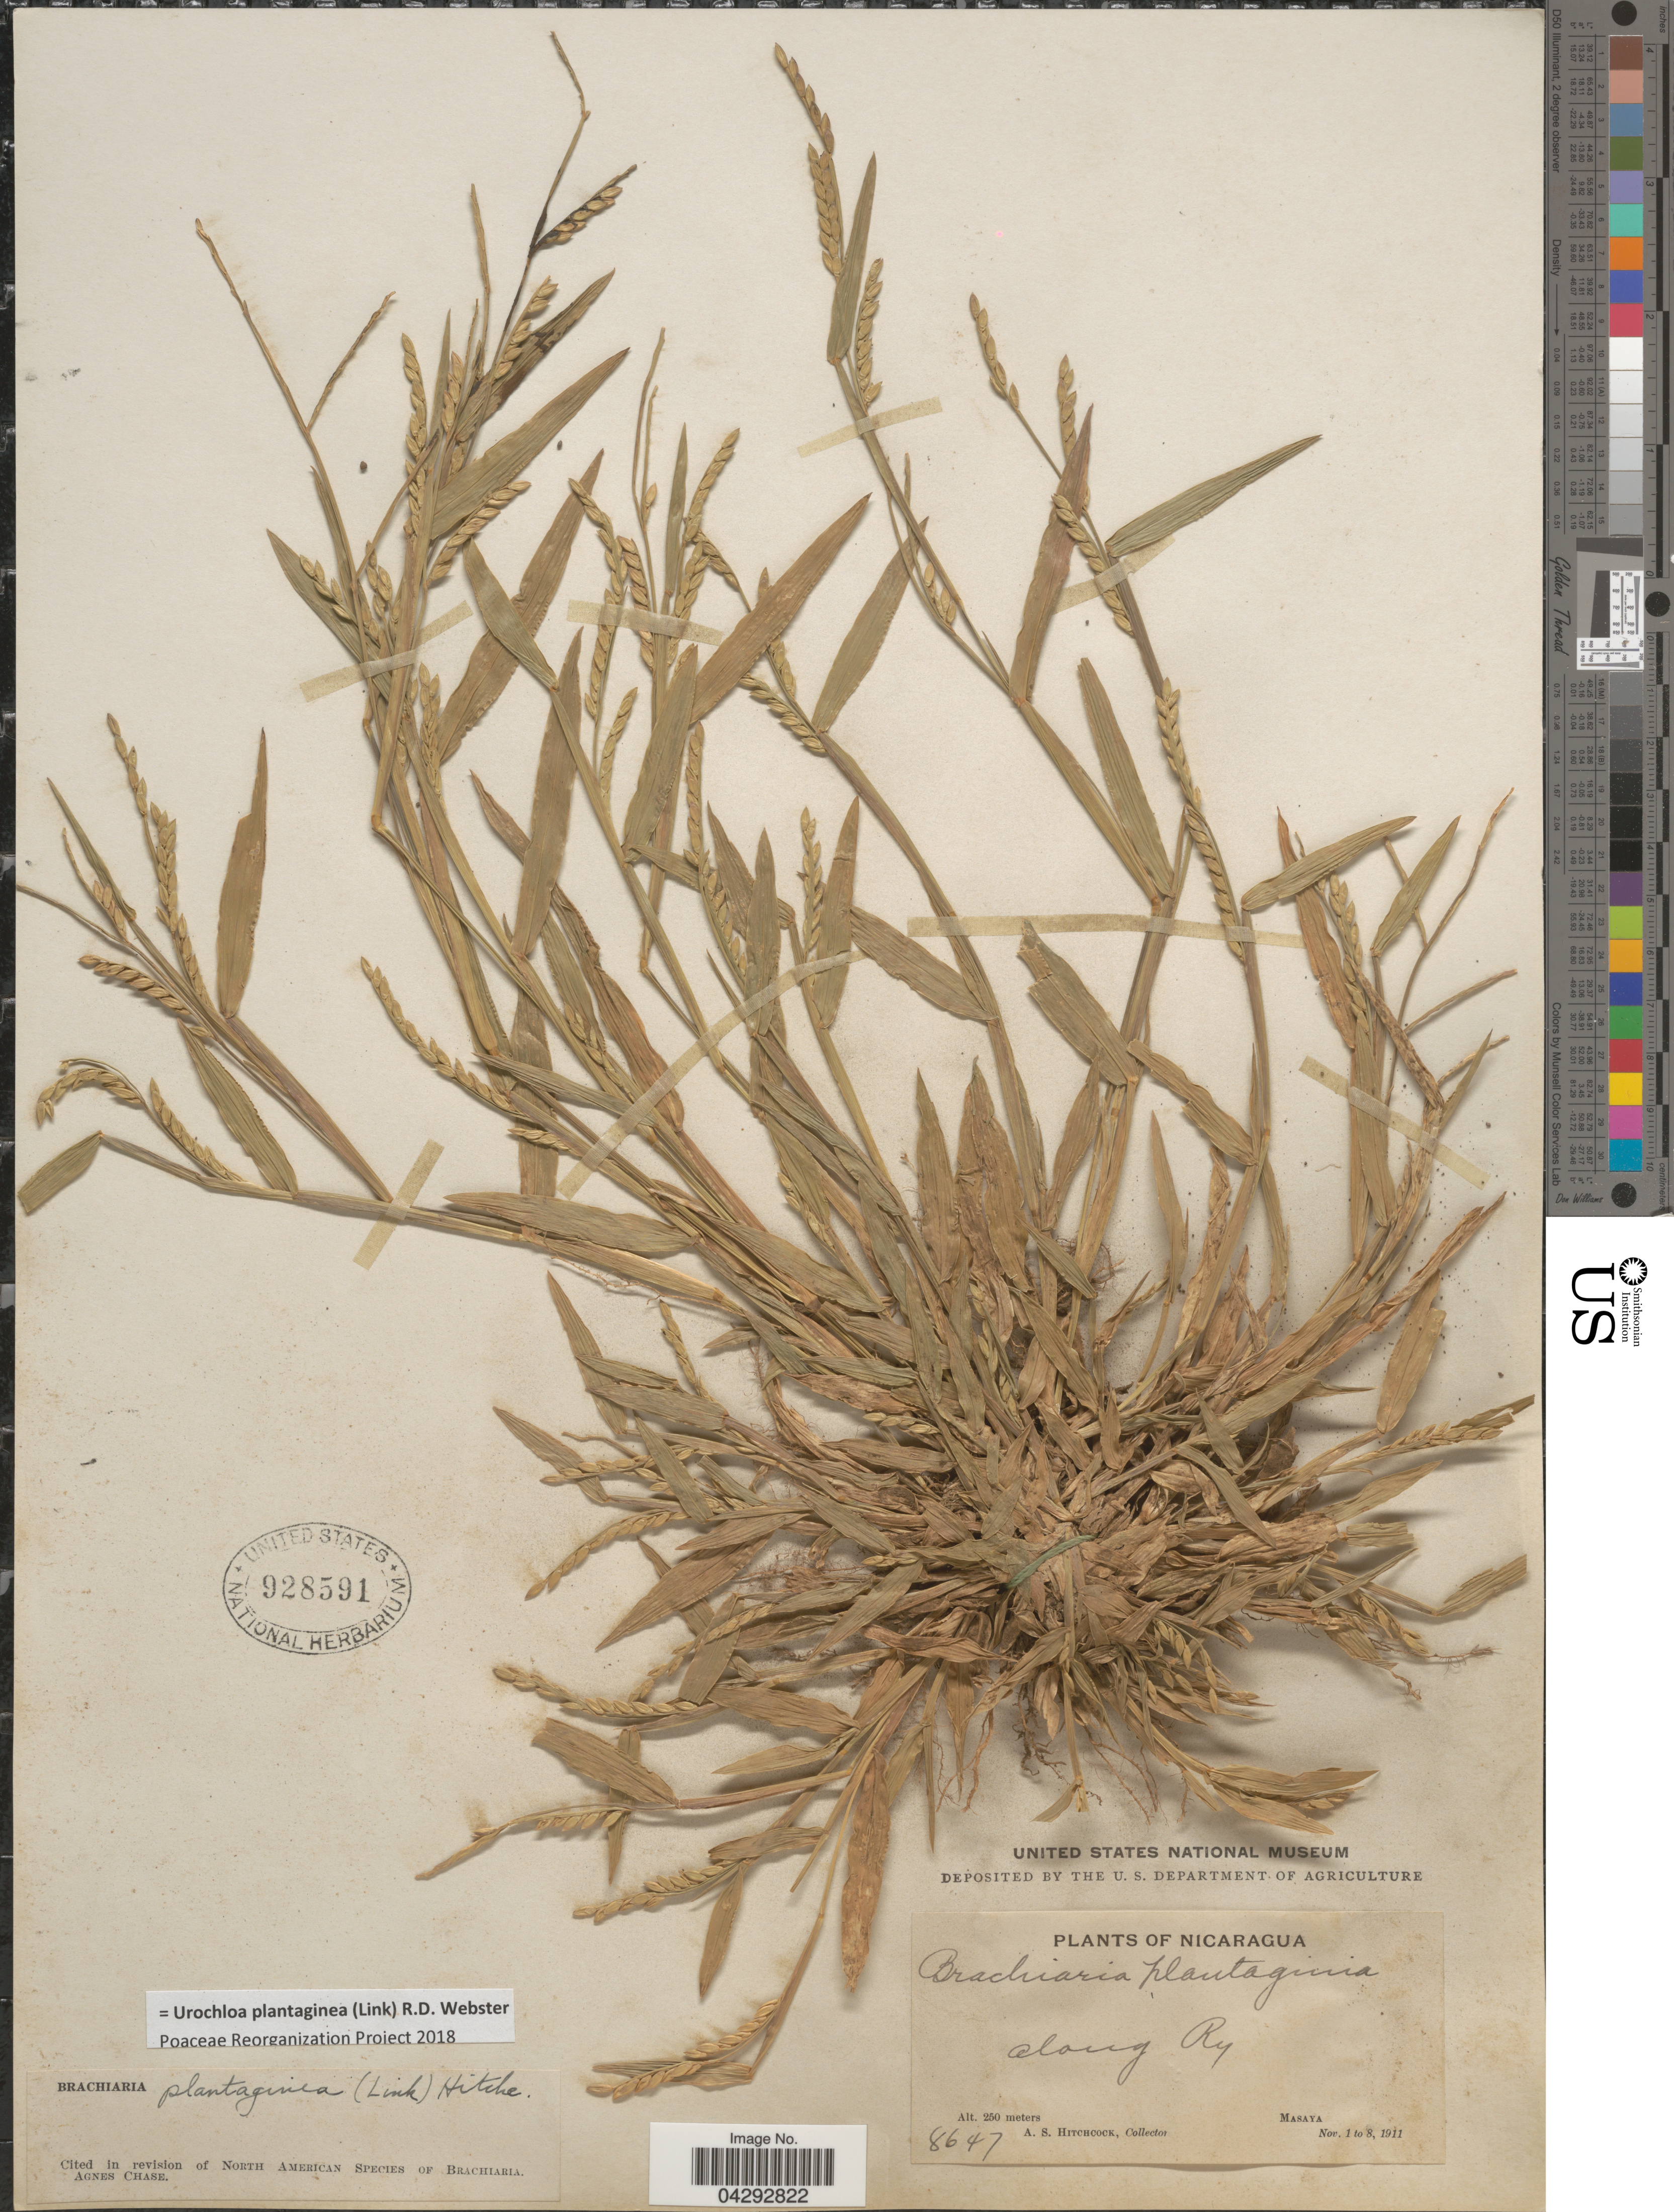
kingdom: Plantae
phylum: Tracheophyta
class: Liliopsida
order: Poales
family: Poaceae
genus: Urochloa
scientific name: Urochloa plantaginea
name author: (Link) R.D. Webster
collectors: A. S. Hitchcock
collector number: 8647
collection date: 1911-11-01/1911-11-08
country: Nicaragua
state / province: Masaya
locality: Along Ry. Masaya.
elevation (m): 250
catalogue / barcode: US 928591